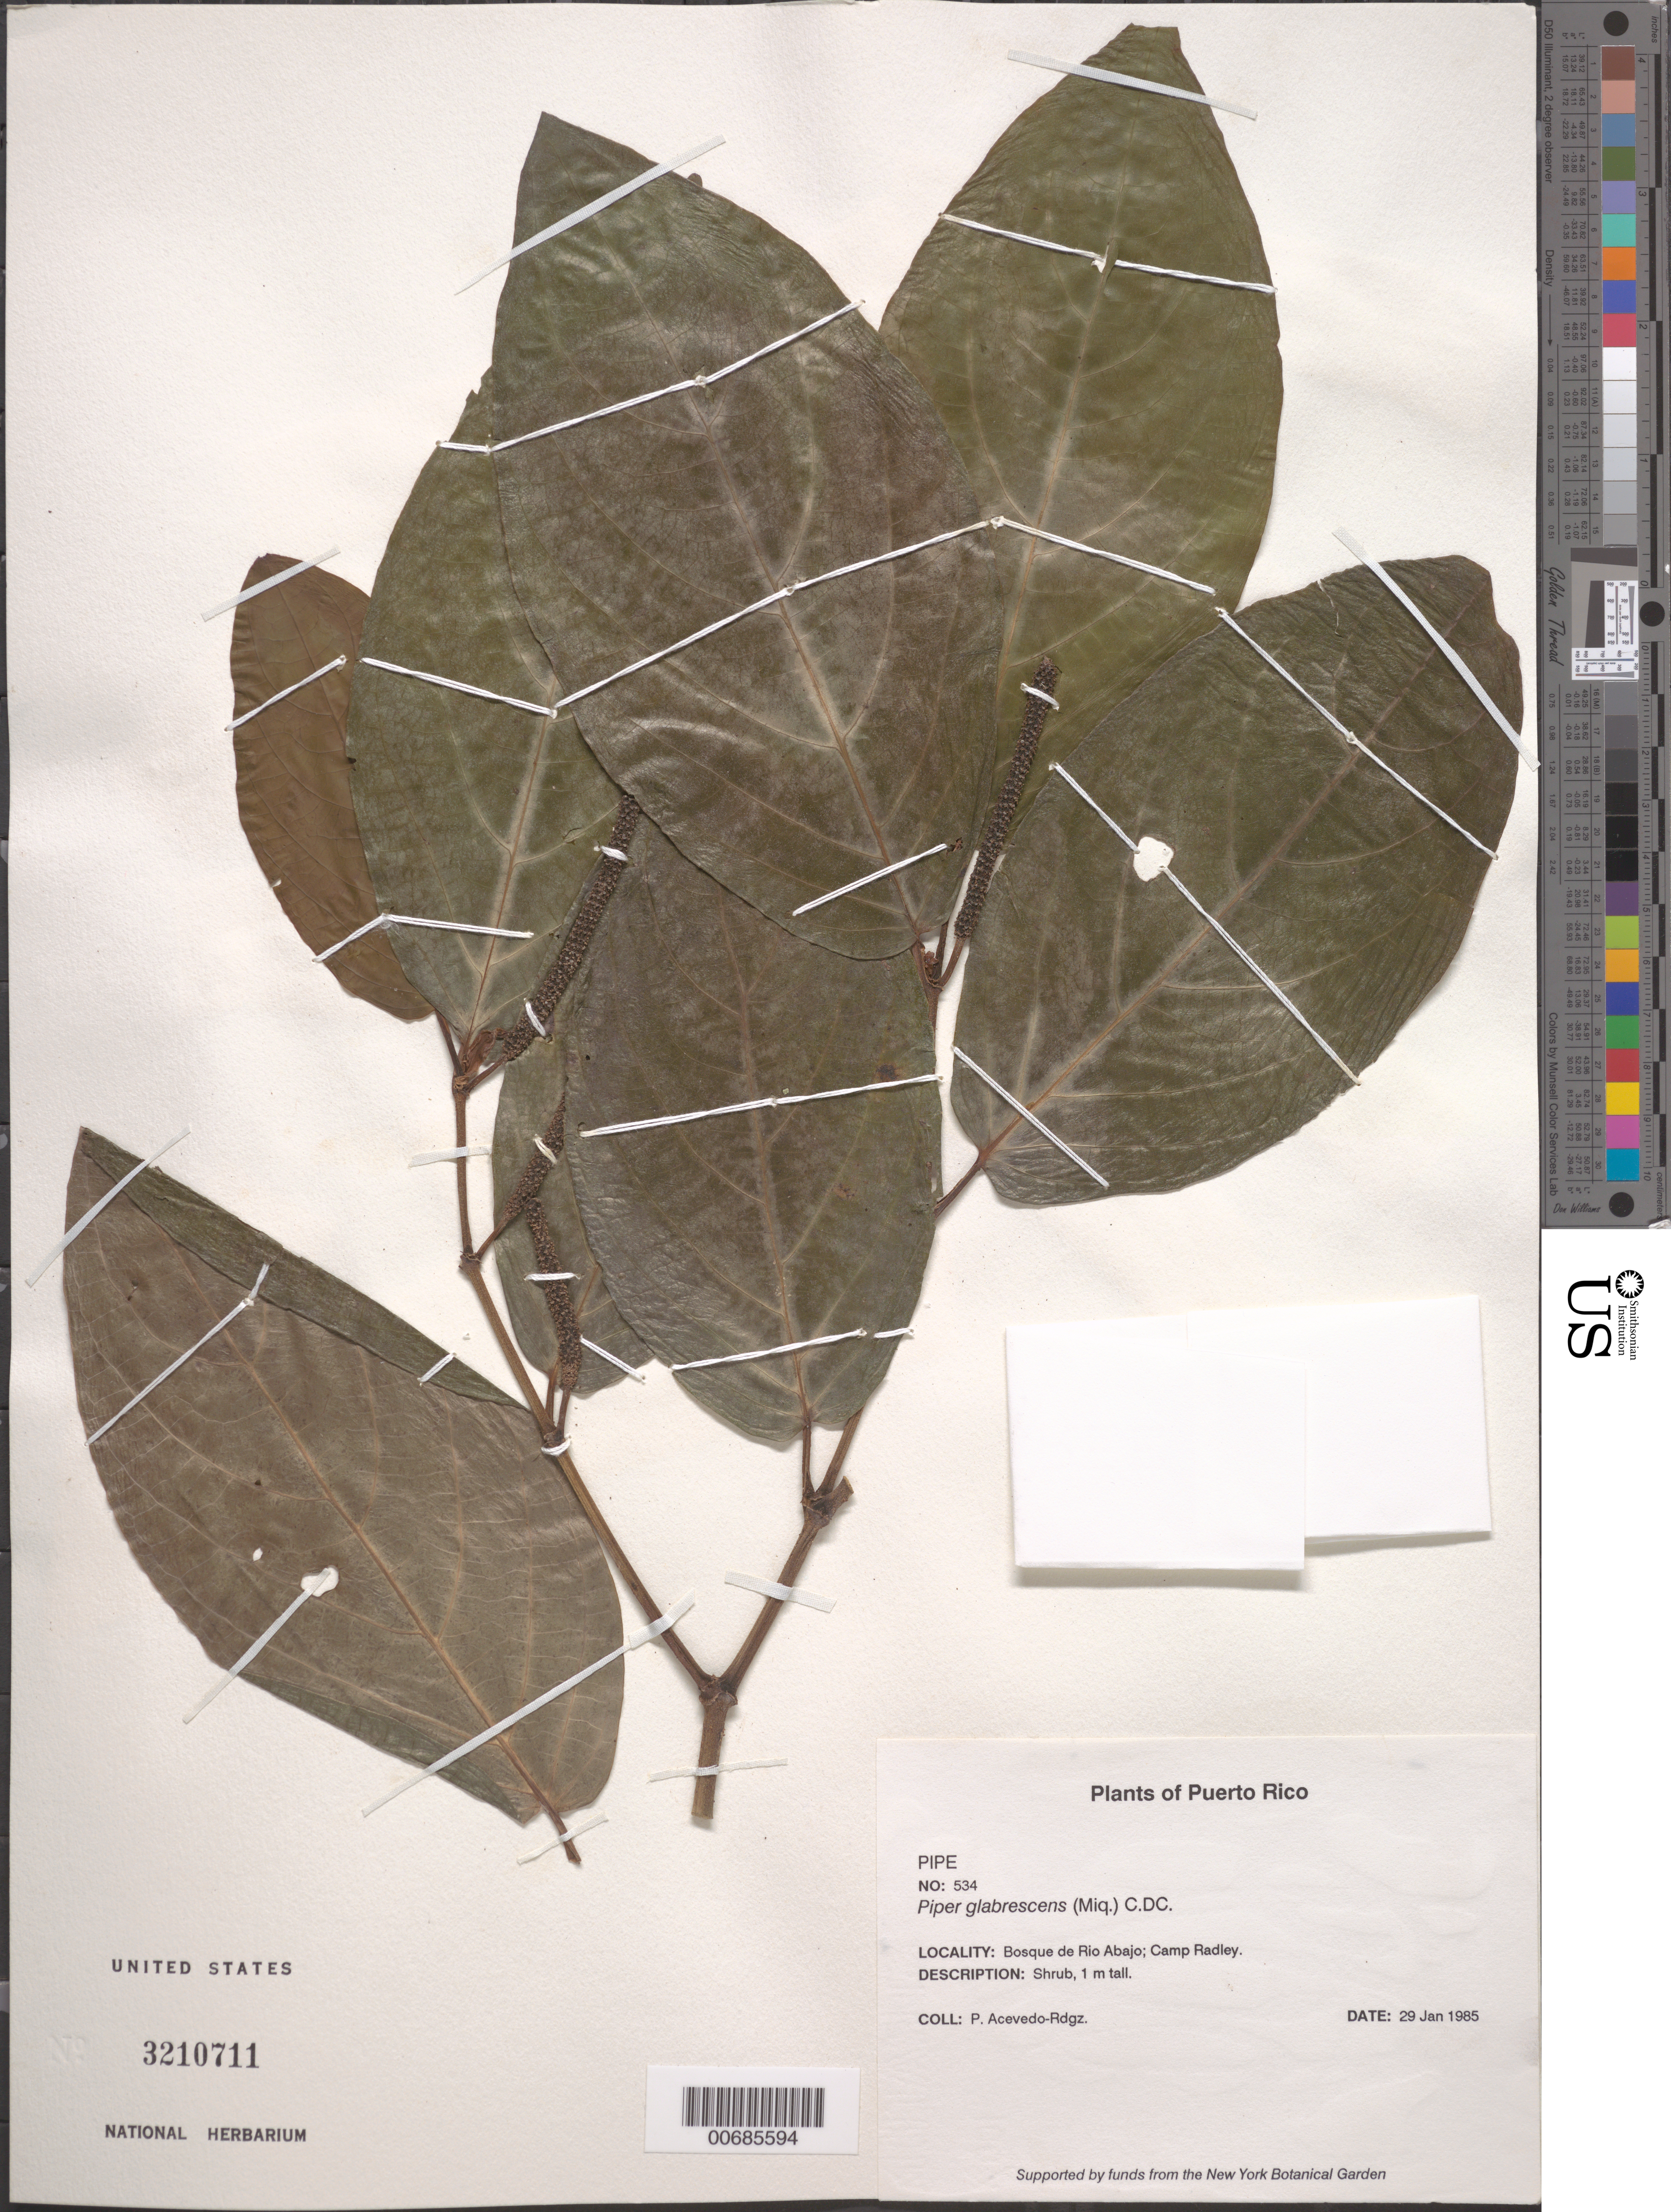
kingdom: Plantae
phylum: Tracheophyta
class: Magnoliopsida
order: Piperales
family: Piperaceae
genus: Piper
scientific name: Piper glabrescens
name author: (Miq.) C. DC.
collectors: P. Acevedo-Rodr.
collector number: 534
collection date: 1985-01-29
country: Puerto Rico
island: Puerto Rico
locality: Bosque de Rio Abajo; Camp Radley.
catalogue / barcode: US 3210711